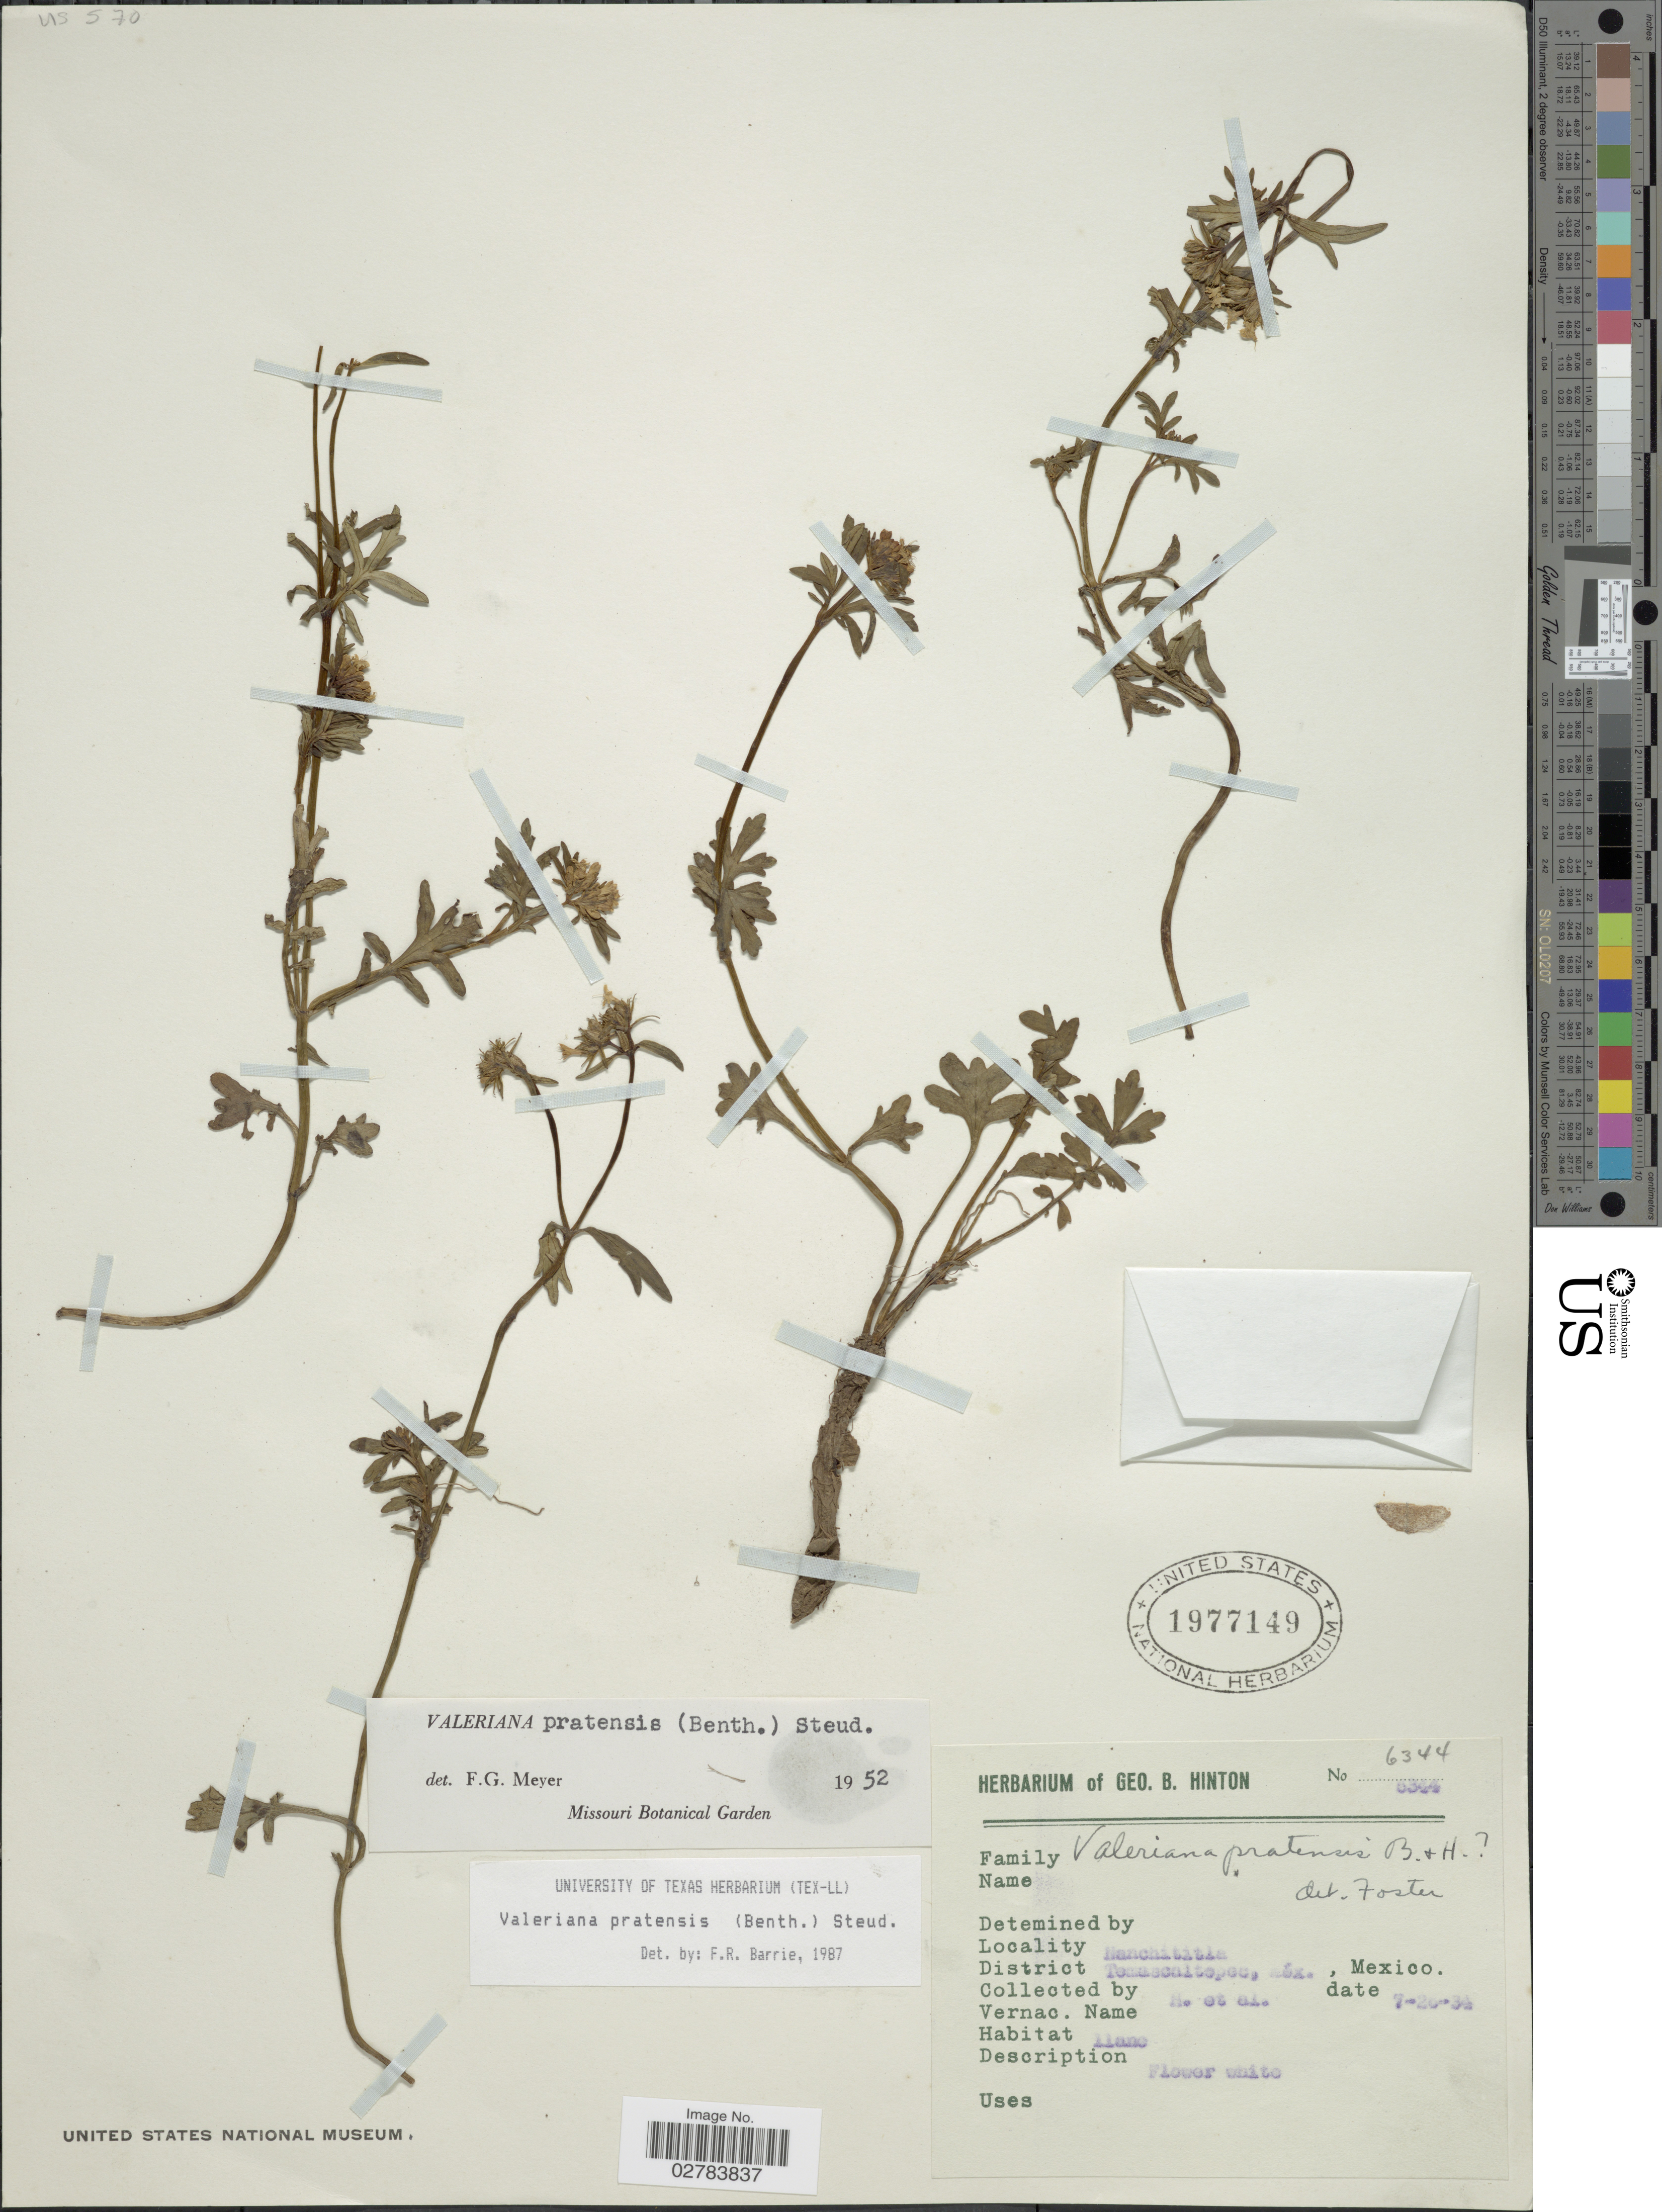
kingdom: Plantae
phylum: Tracheophyta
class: Magnoliopsida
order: Dipsacales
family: Caprifoliaceae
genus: Valeriana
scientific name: Valeriana pratensis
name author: Dierb. ex Walter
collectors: G. B. Hinton & et al.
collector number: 6344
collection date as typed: Transcribed d/m/y: 26/7/34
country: Mexico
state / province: México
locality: Nanchititla. District Temascaltepec.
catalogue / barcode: US 1977149